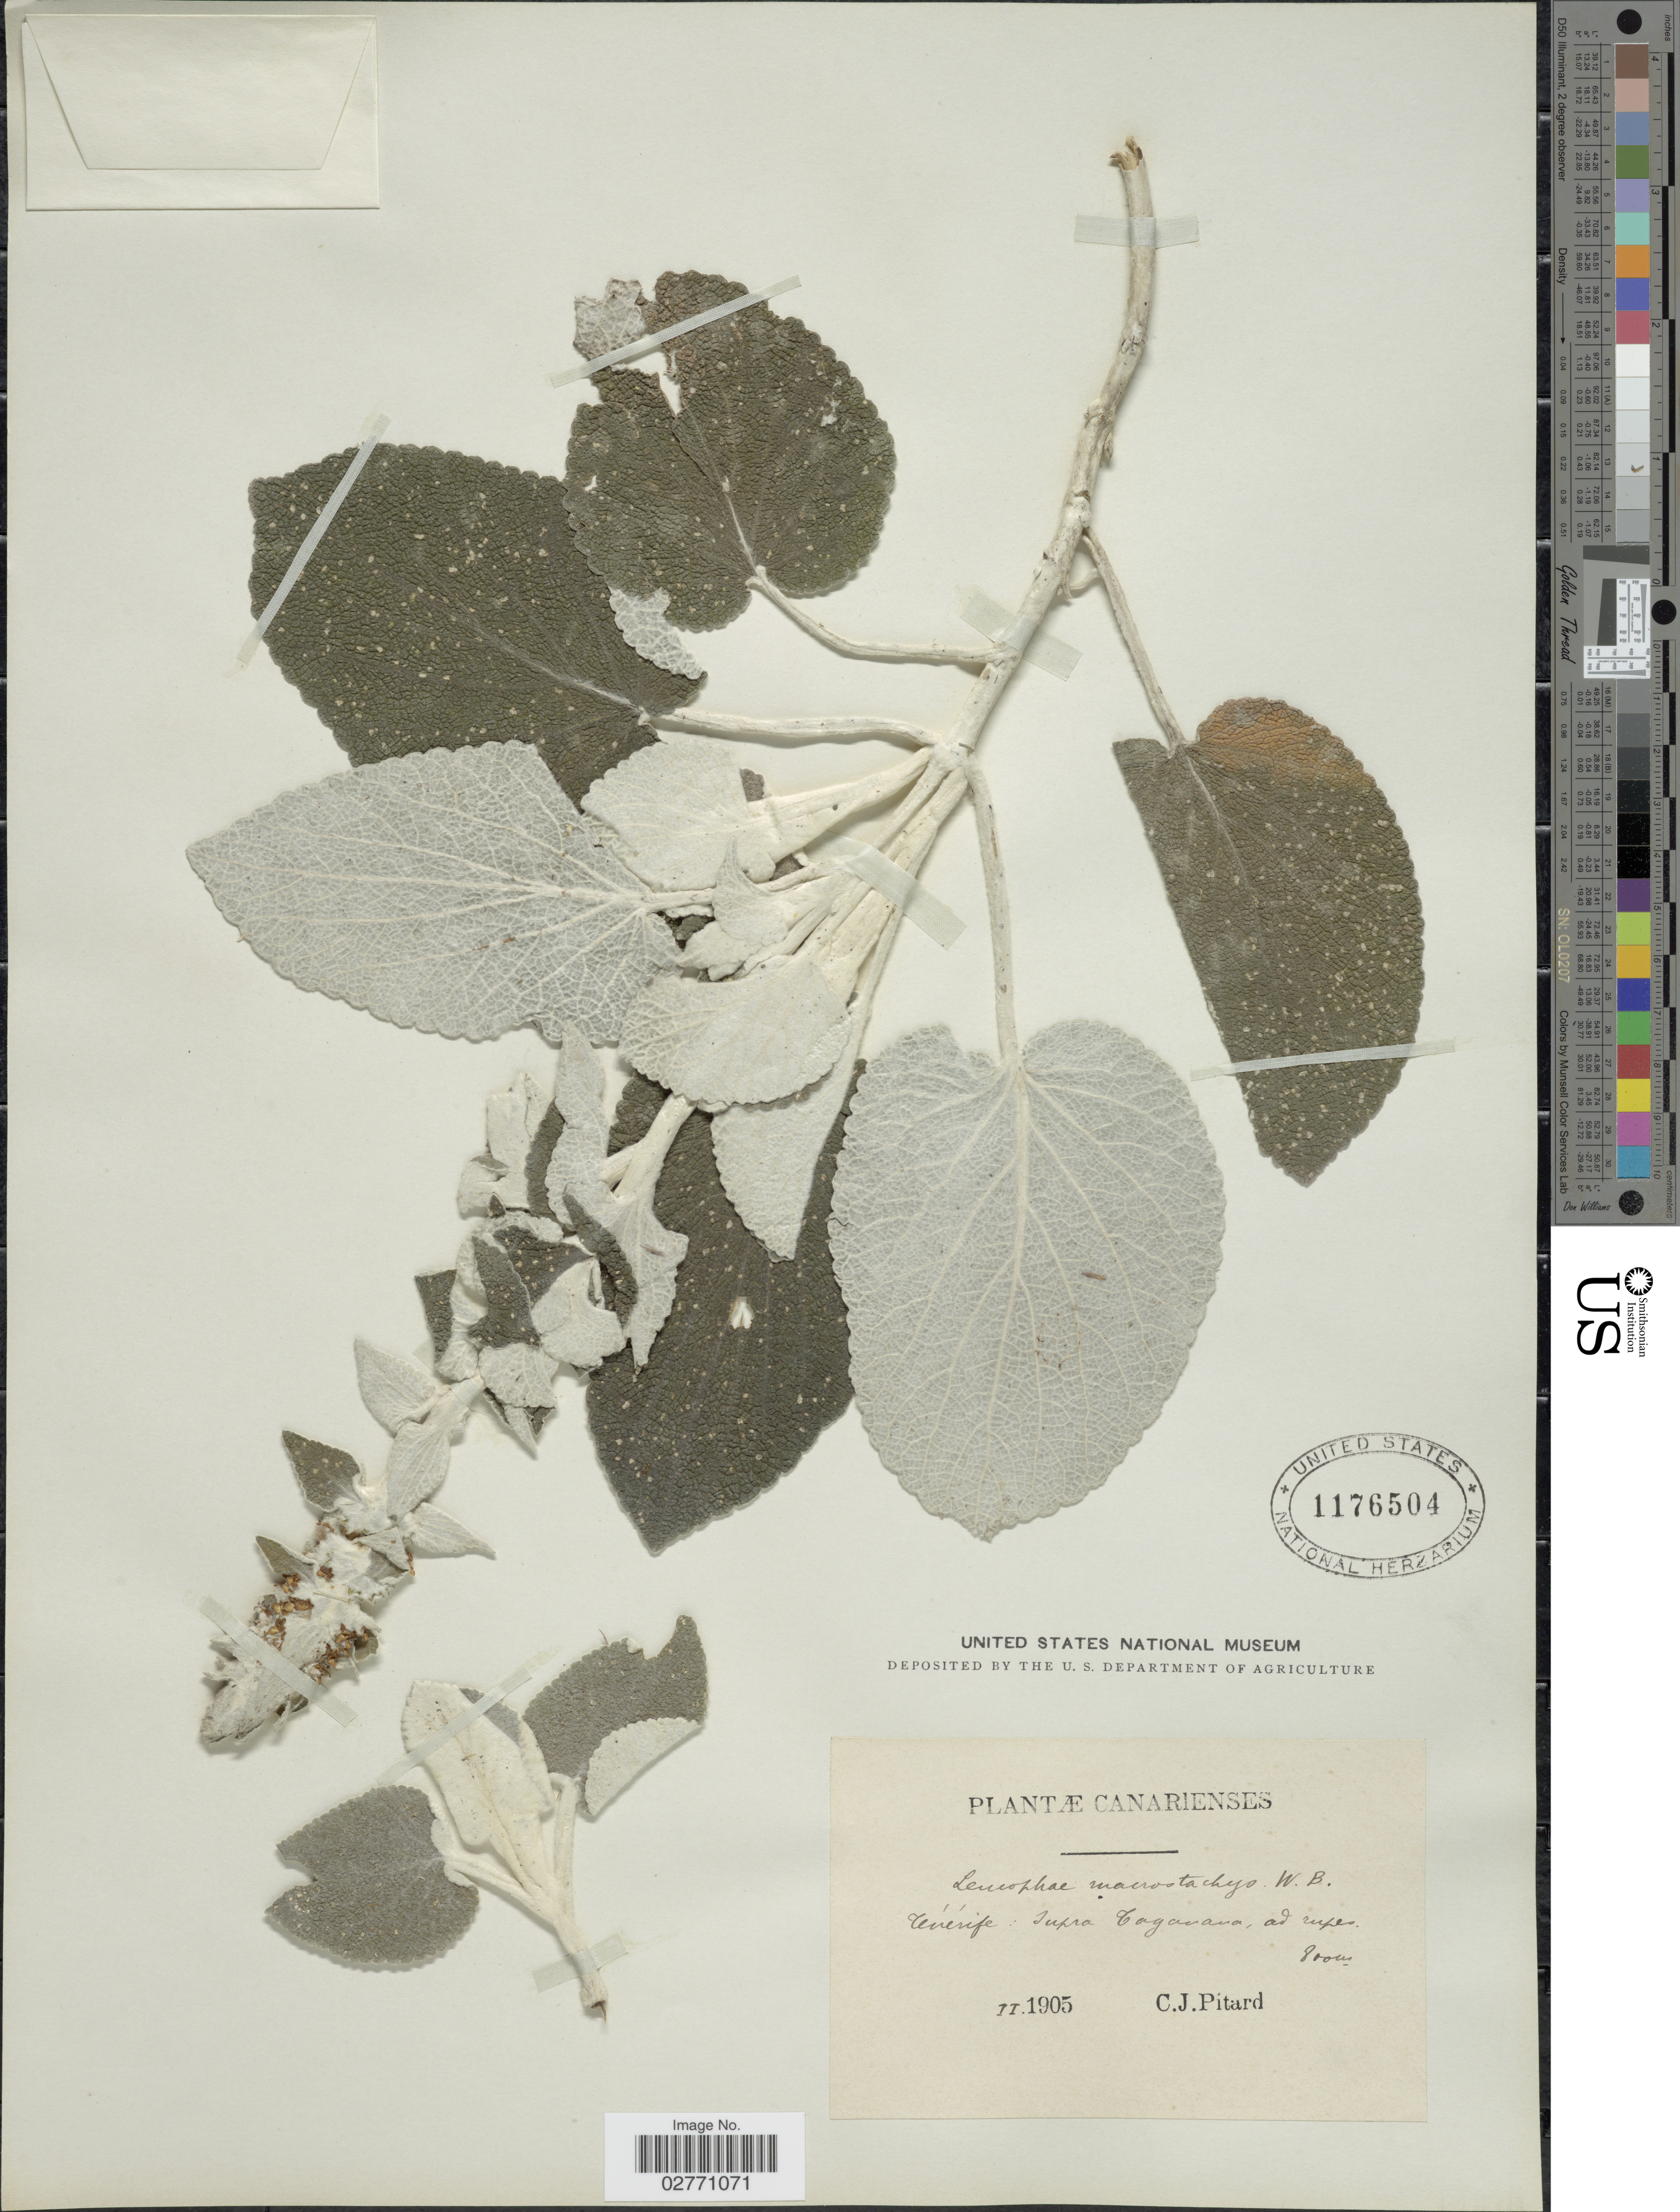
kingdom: Plantae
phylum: Tracheophyta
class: Magnoliopsida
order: Lamiales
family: Lamiaceae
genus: Sideritis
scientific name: Sideritis macrostachys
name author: Poir.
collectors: C. Pitard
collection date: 1905-02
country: Spain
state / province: Canarias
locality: Ténérife: supra Taganana, ad rupes.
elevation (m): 800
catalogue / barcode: US 1176504